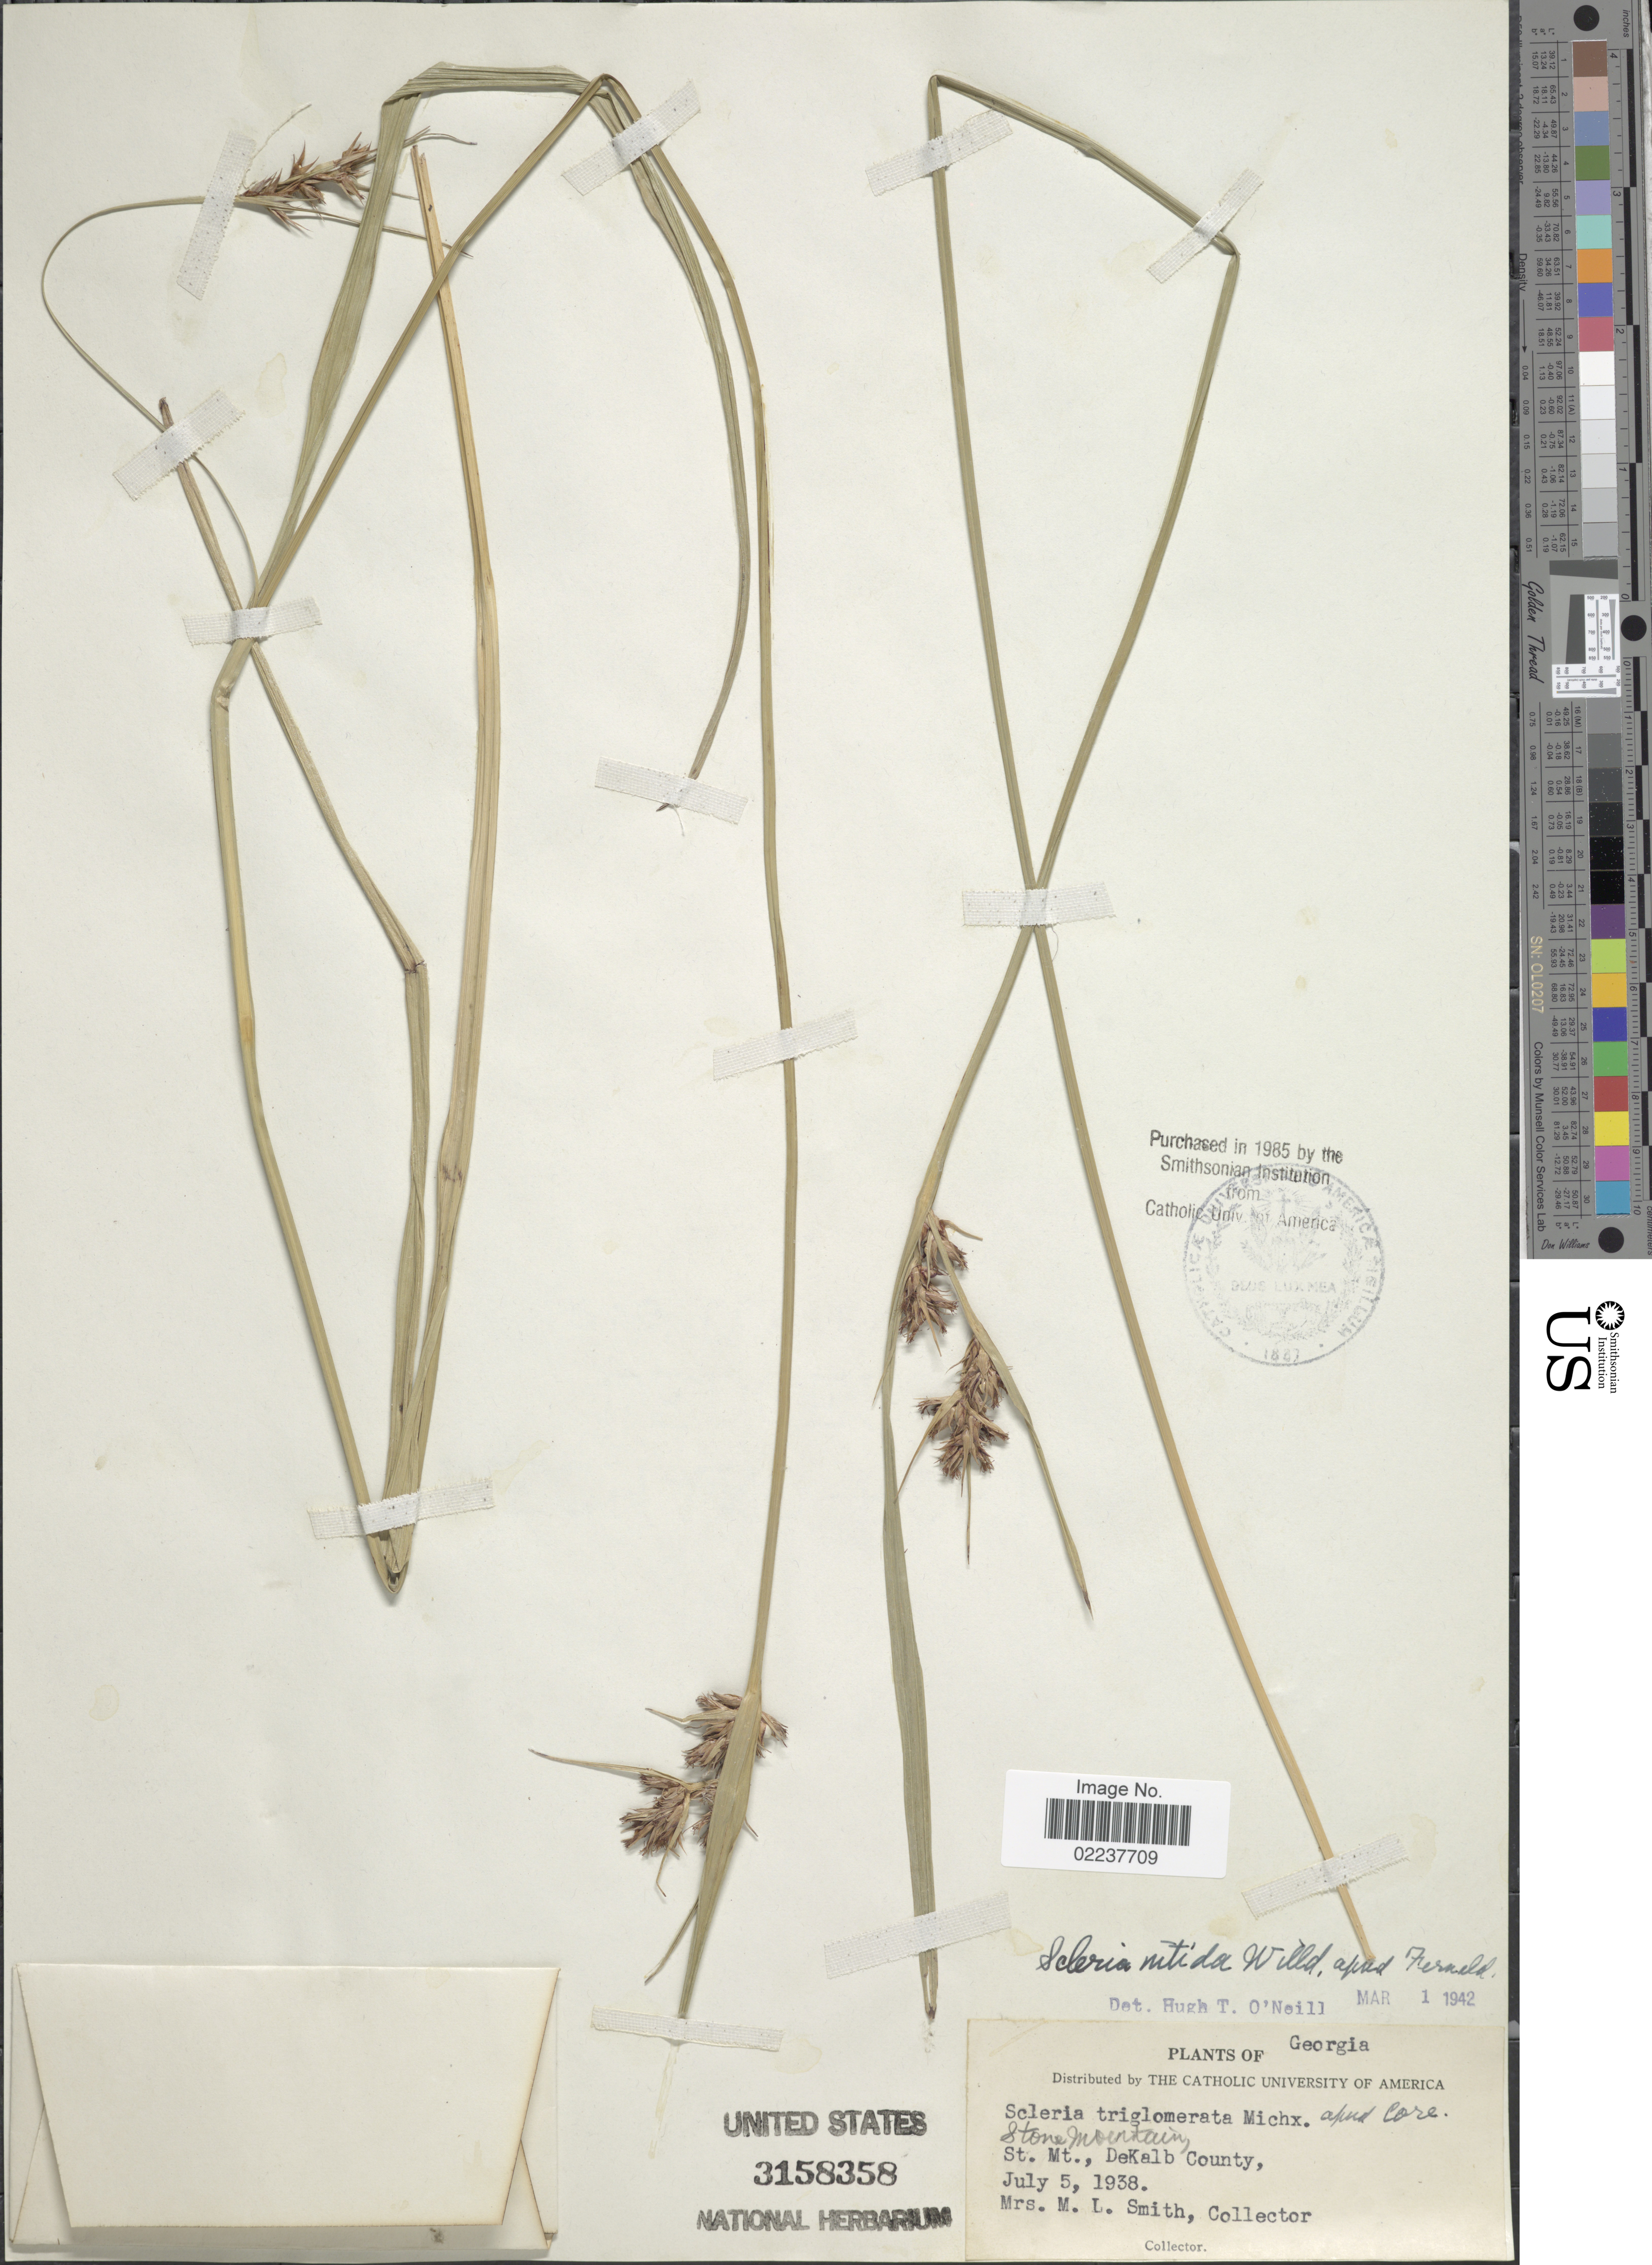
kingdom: Plantae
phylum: Tracheophyta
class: Liliopsida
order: Poales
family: Cyperaceae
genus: Scleria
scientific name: Scleria triglomerata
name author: Michx.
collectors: M. Smith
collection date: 1938-07-05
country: United States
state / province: Georgia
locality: Stone Mountain, St. Mt., DeKalb County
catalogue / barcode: US 3158358